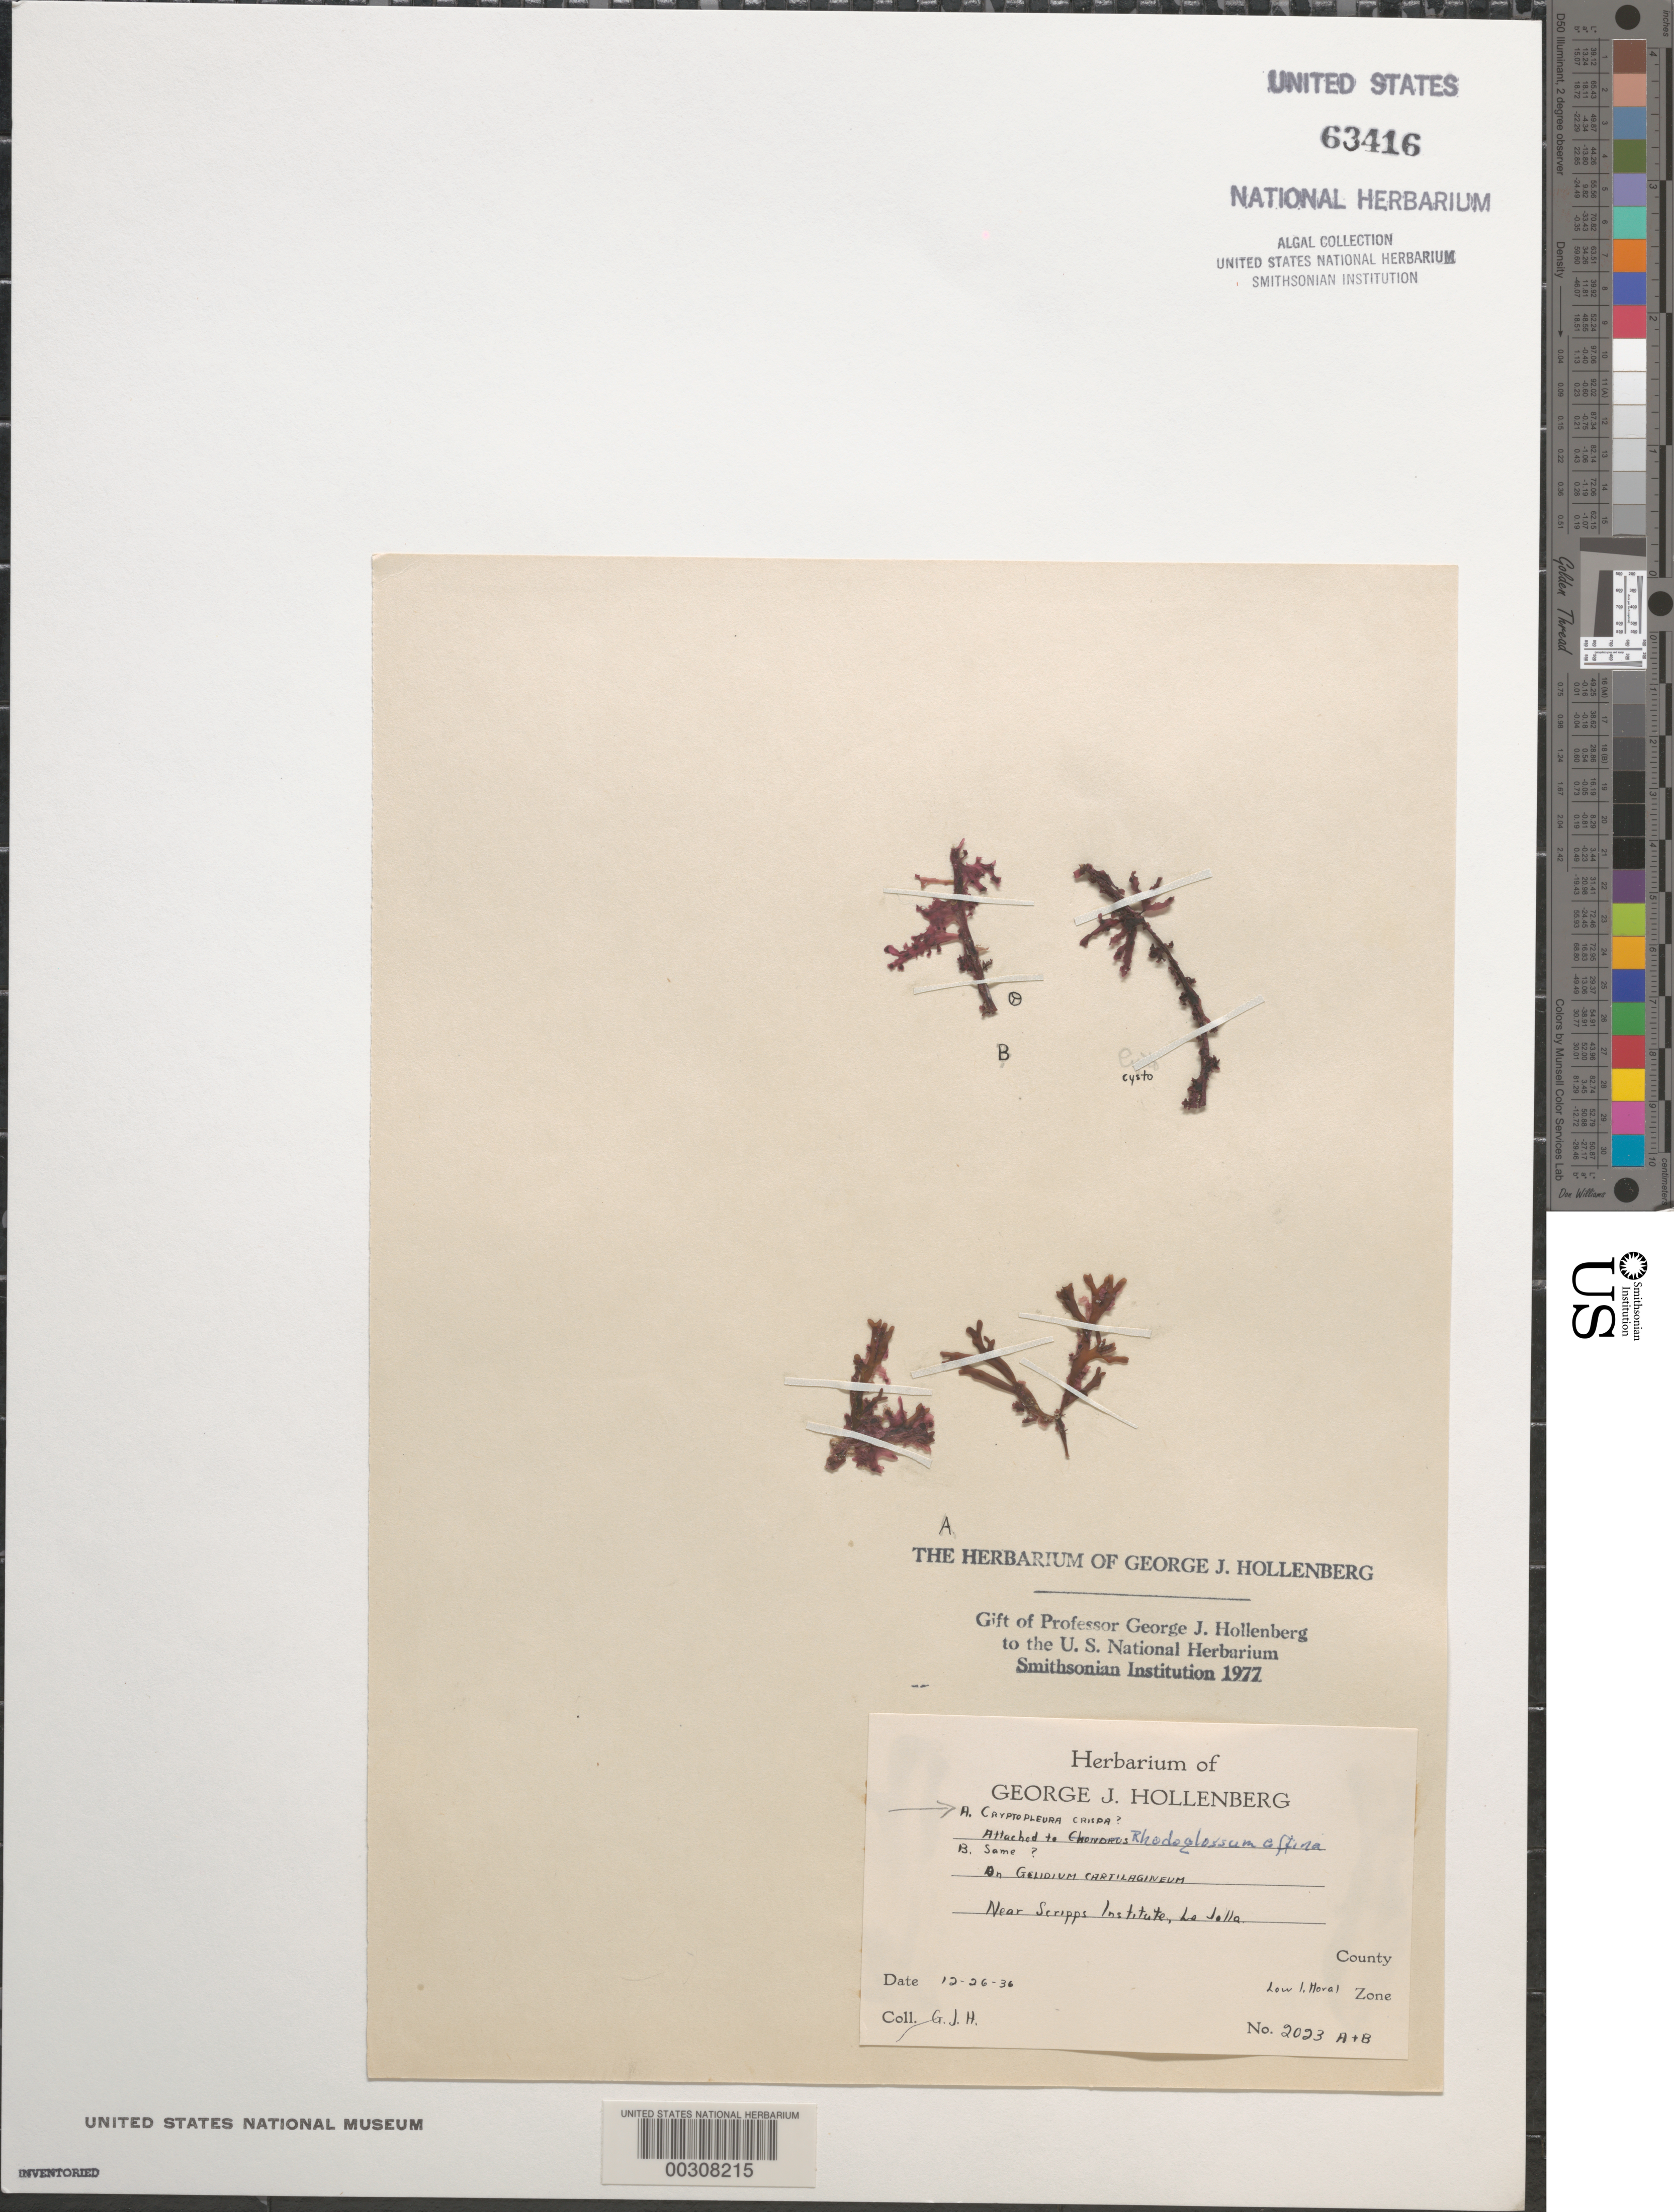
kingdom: Plantae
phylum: Rhodophyta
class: Florideophyceae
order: Ceramiales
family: Delesseriaceae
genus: Cryptopleura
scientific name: Cryptopleura crispa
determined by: Hollenberg, George J.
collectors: G. Hollenberg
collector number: GJH 2023A & GJH 2023B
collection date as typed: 26 Dec 1936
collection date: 1936-12-26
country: United States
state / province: California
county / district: San Diego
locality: La Jolla, near Scripps Institution of Oceanography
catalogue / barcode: US 63416